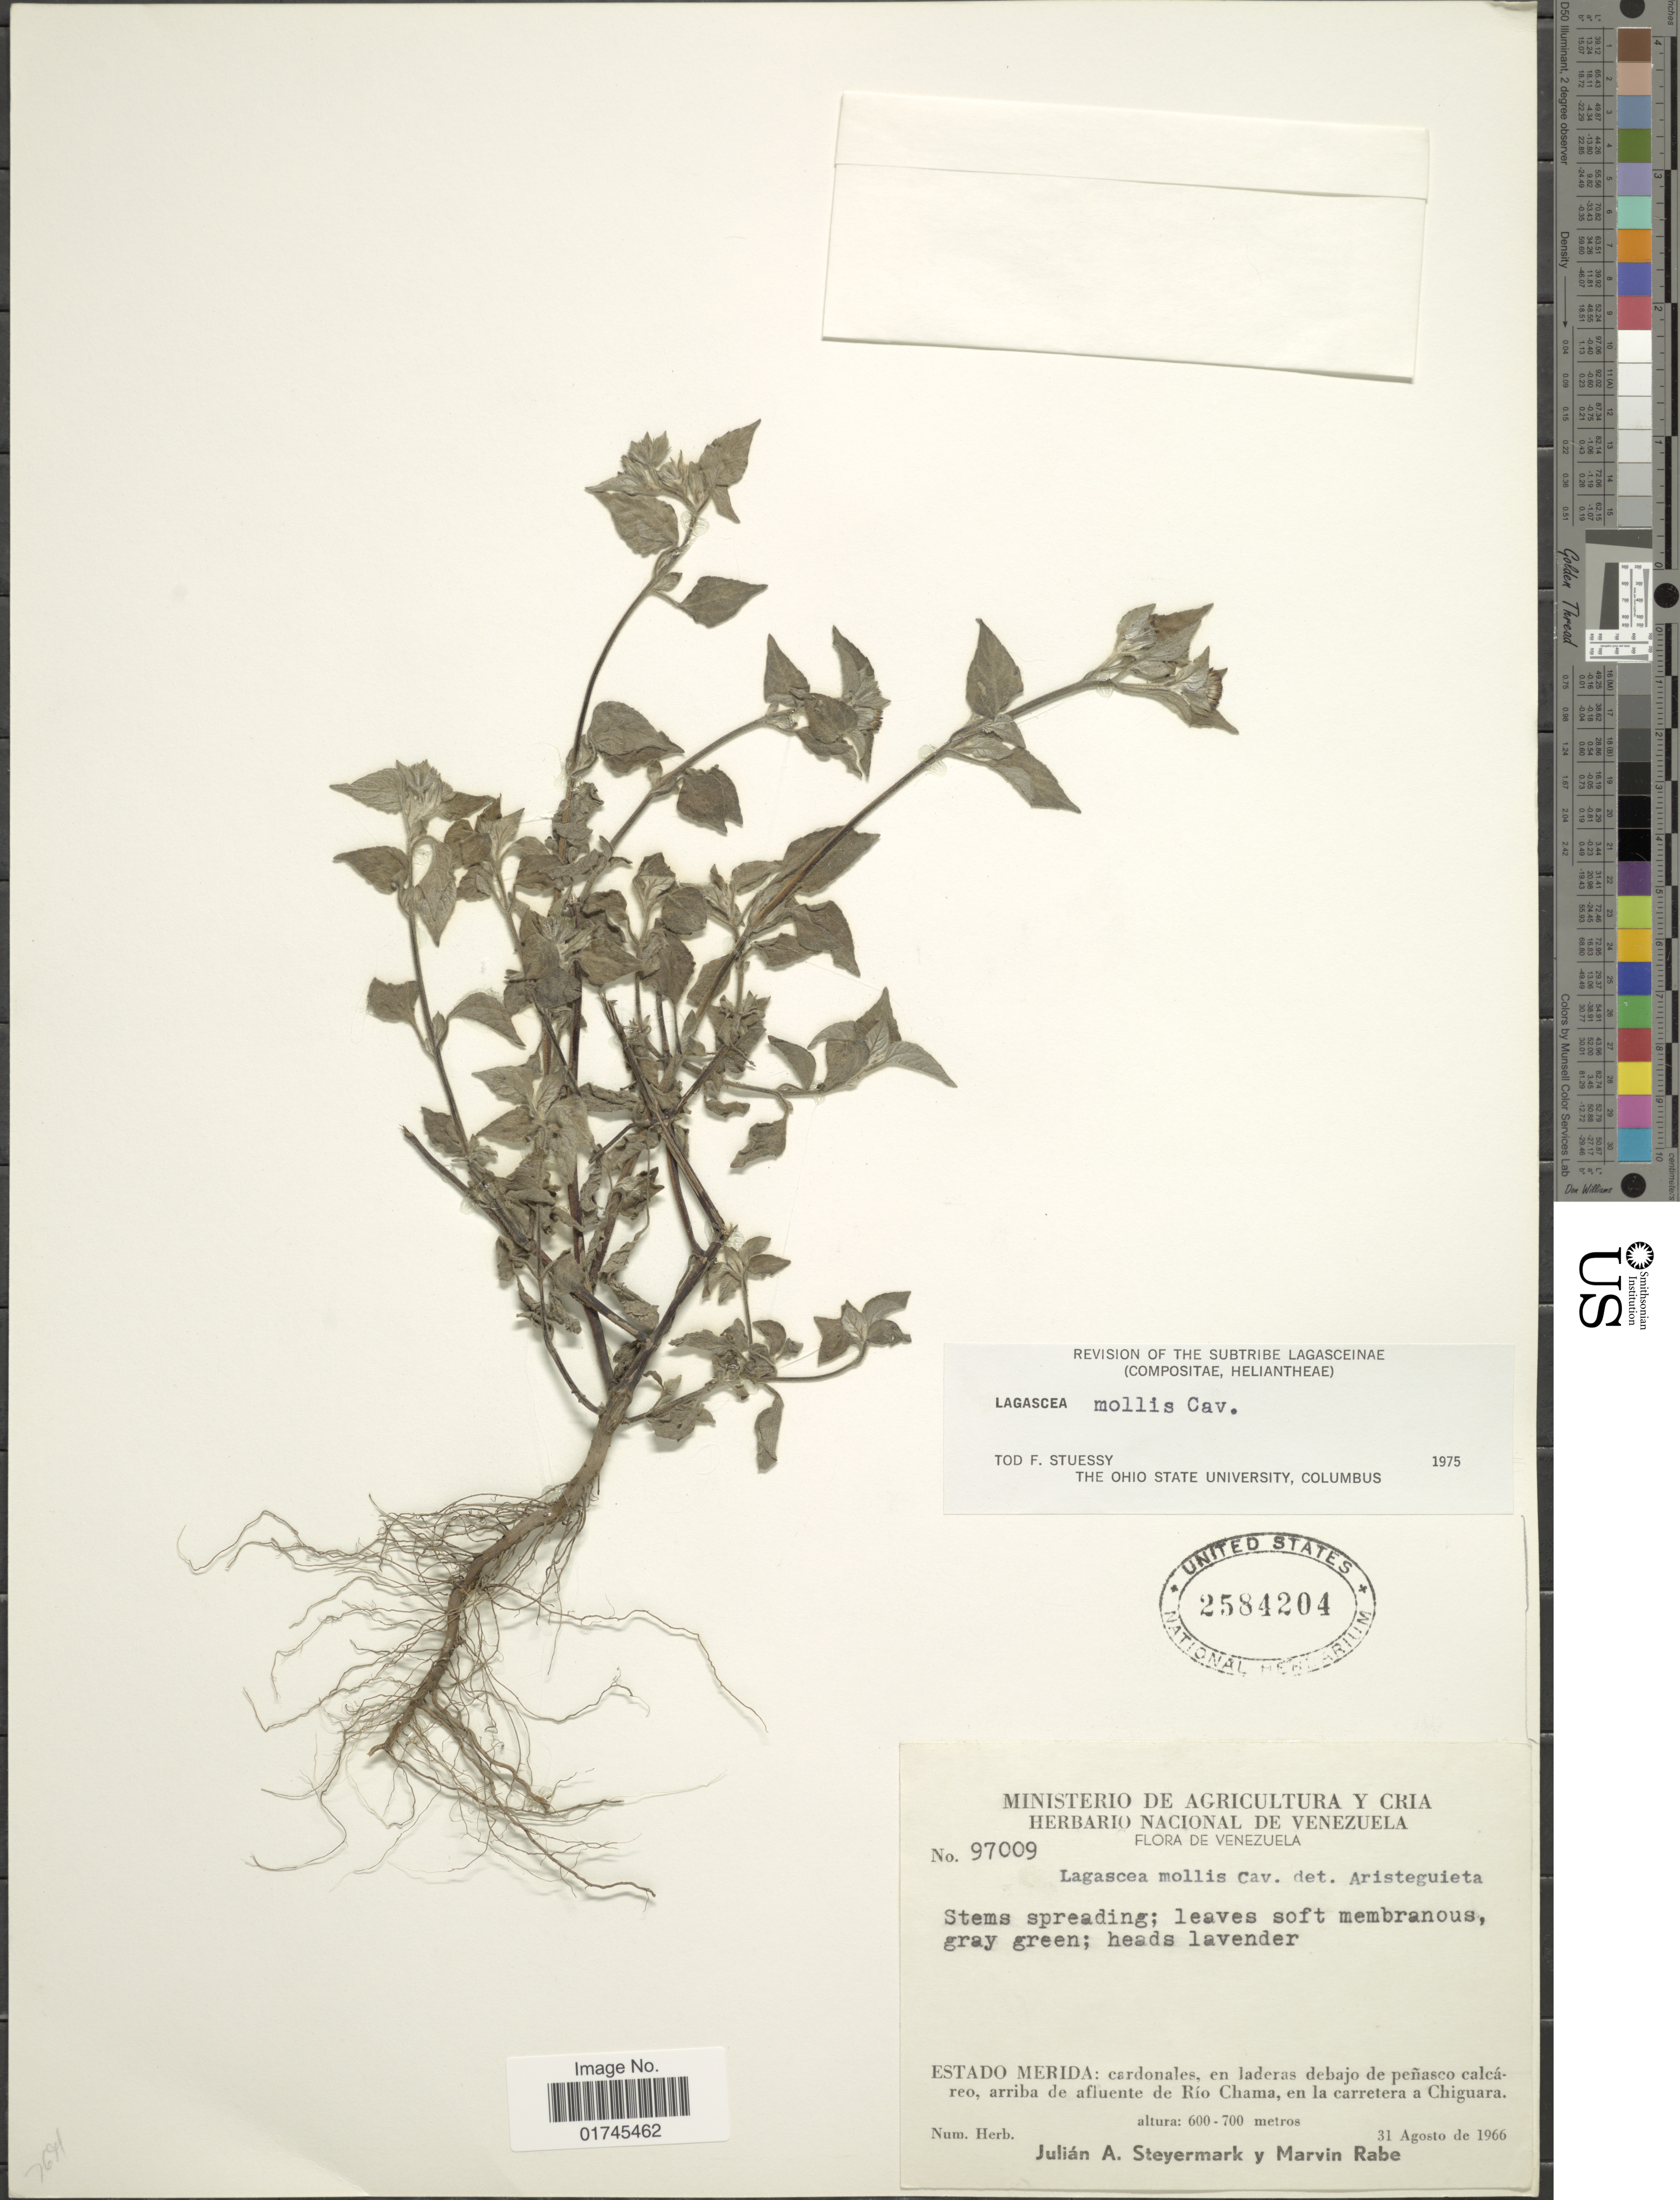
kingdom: Plantae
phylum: Tracheophyta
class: Magnoliopsida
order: Asterales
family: Asteraceae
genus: Lagascea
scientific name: Lagascea mollis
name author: Cav.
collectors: J. Steyermark & M. Rabe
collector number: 97009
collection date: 1966-08-31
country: Venezuela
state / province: Mérida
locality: Cardonales, en laderas debajo de peñasco calcáreo, arriba de afluente de Río Chama, en la carretera a Chiguara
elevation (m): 600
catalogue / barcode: US 2584204